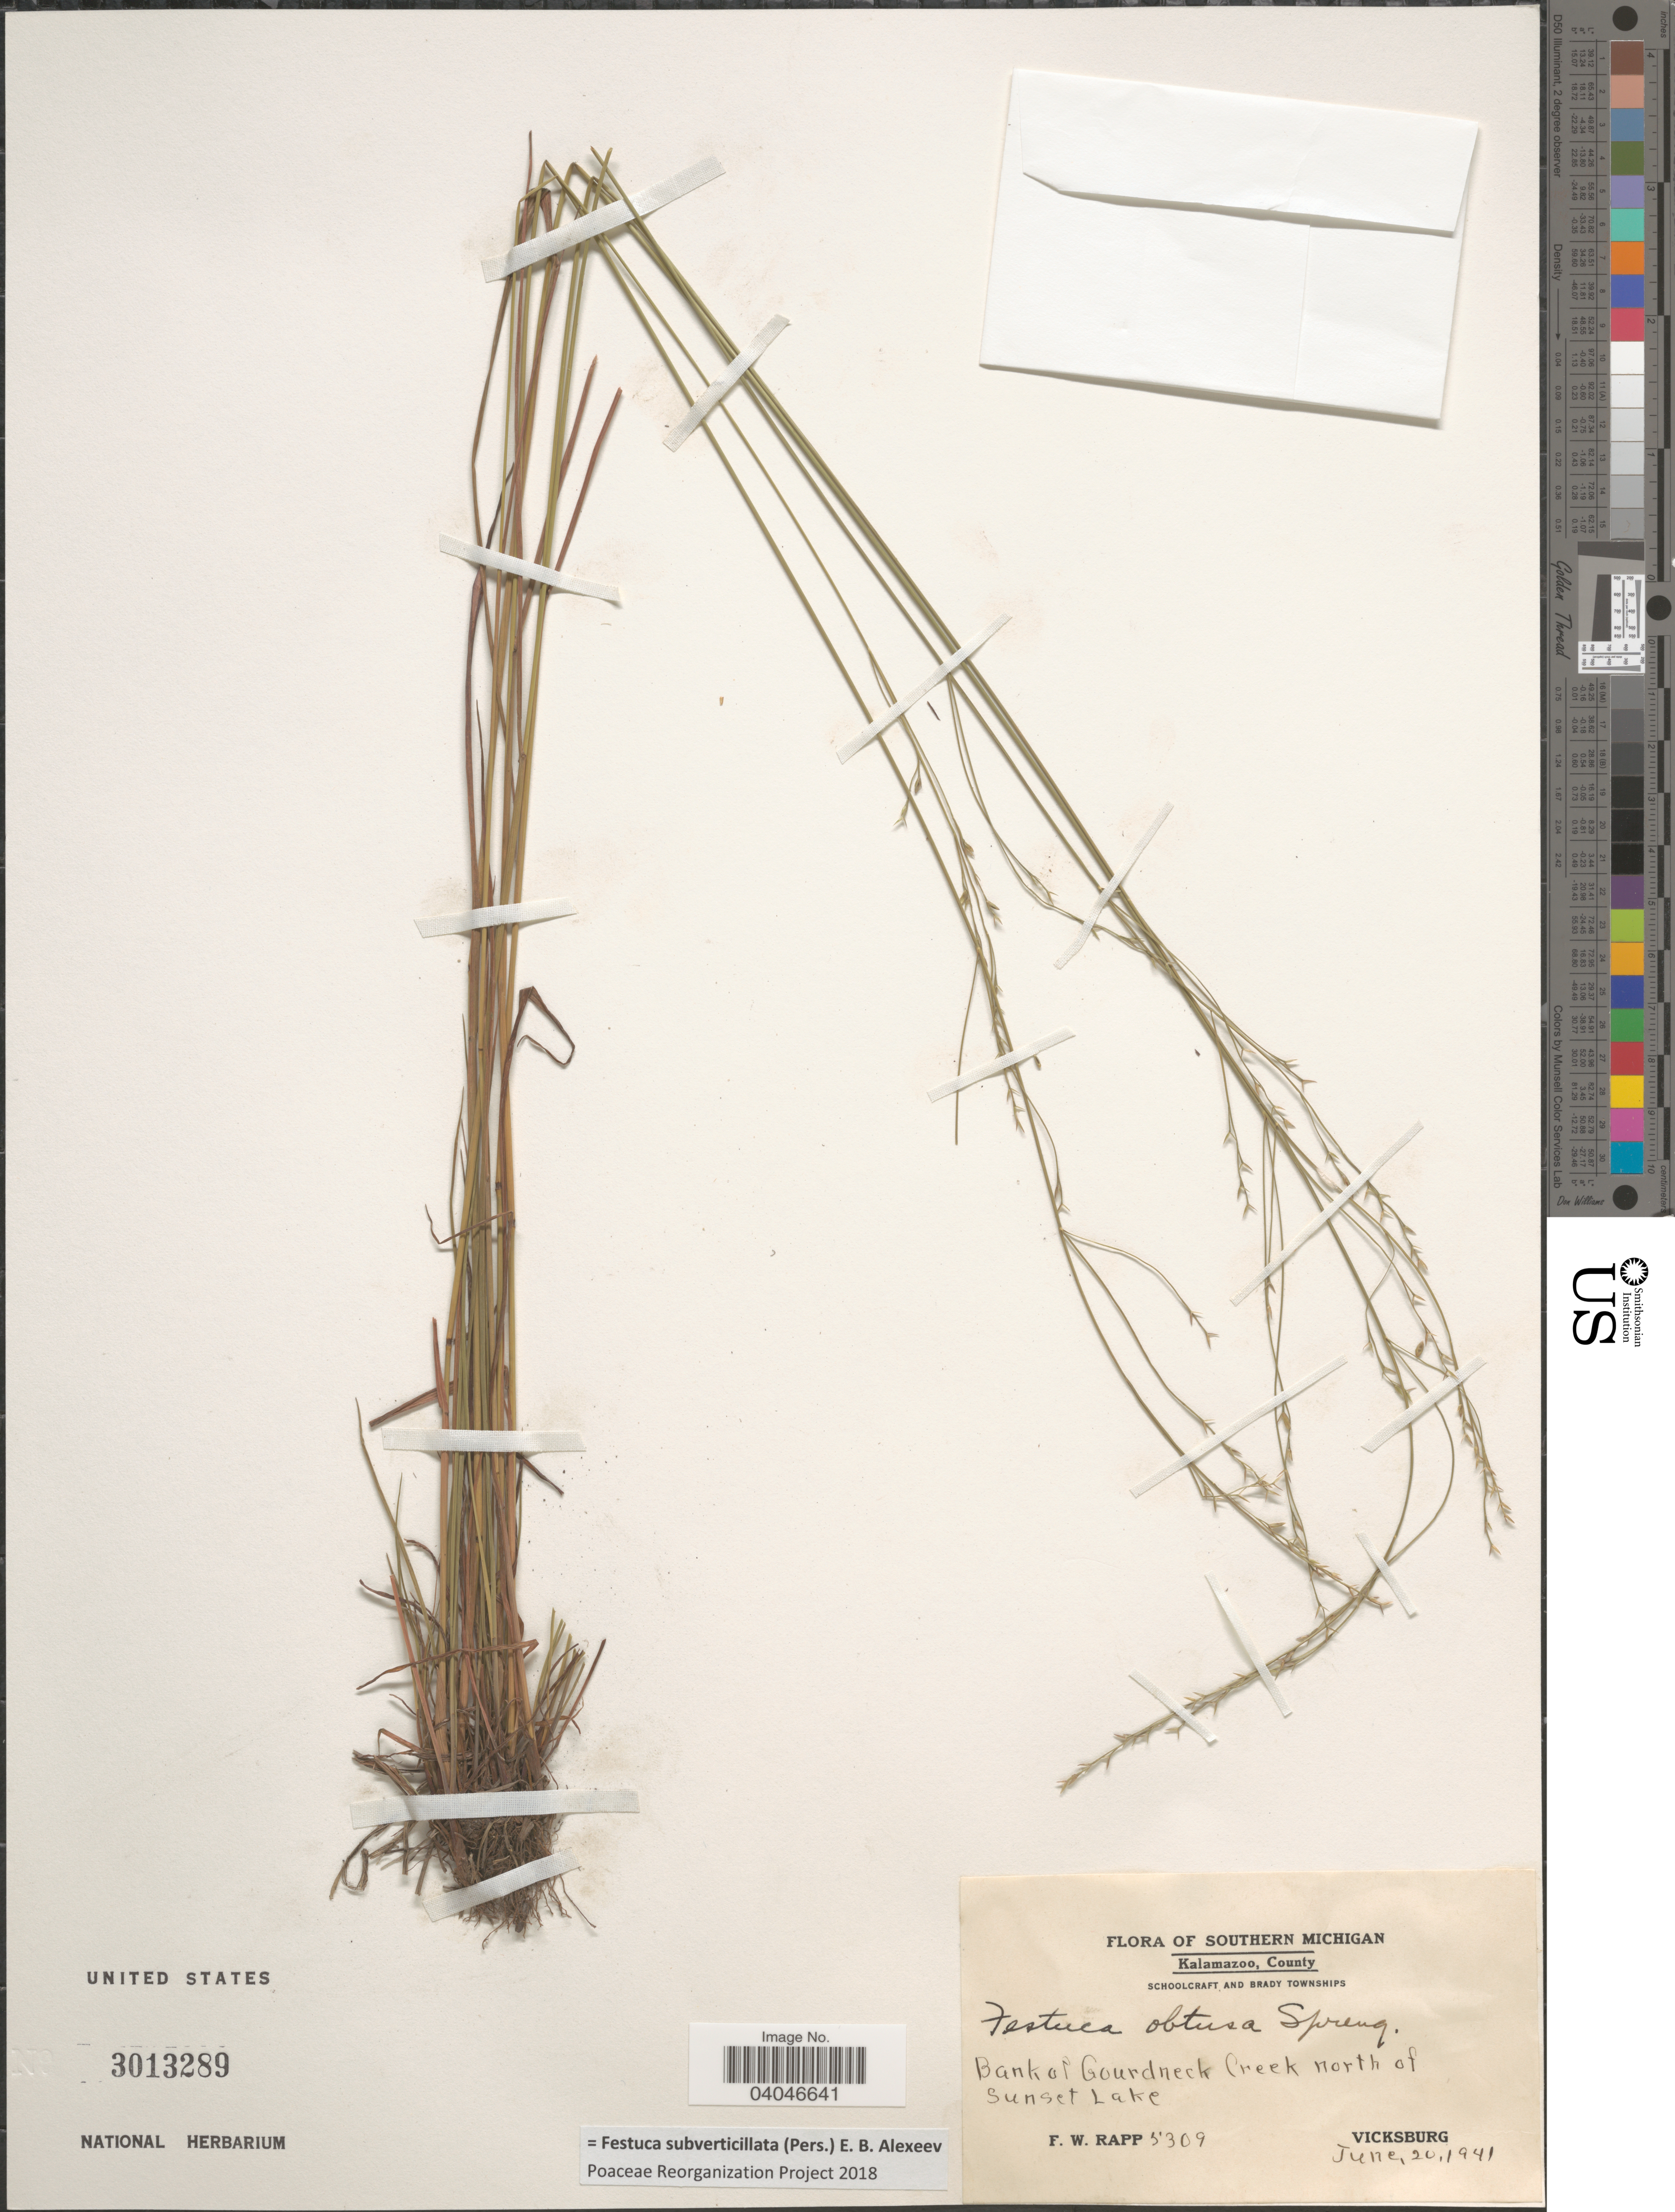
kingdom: Plantae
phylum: Tracheophyta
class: Liliopsida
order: Poales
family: Poaceae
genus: Festuca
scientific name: Festuca subverticillata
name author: (Pers.) E.B. Alexeev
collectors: F. Rapp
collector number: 5309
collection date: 1941-06-20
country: United States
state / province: Michigan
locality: Southern Michigan. Kalamazoo, County. Bank of Gourdneck Creek north of Sunset Lake. Vicksburg.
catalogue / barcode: US 3013289